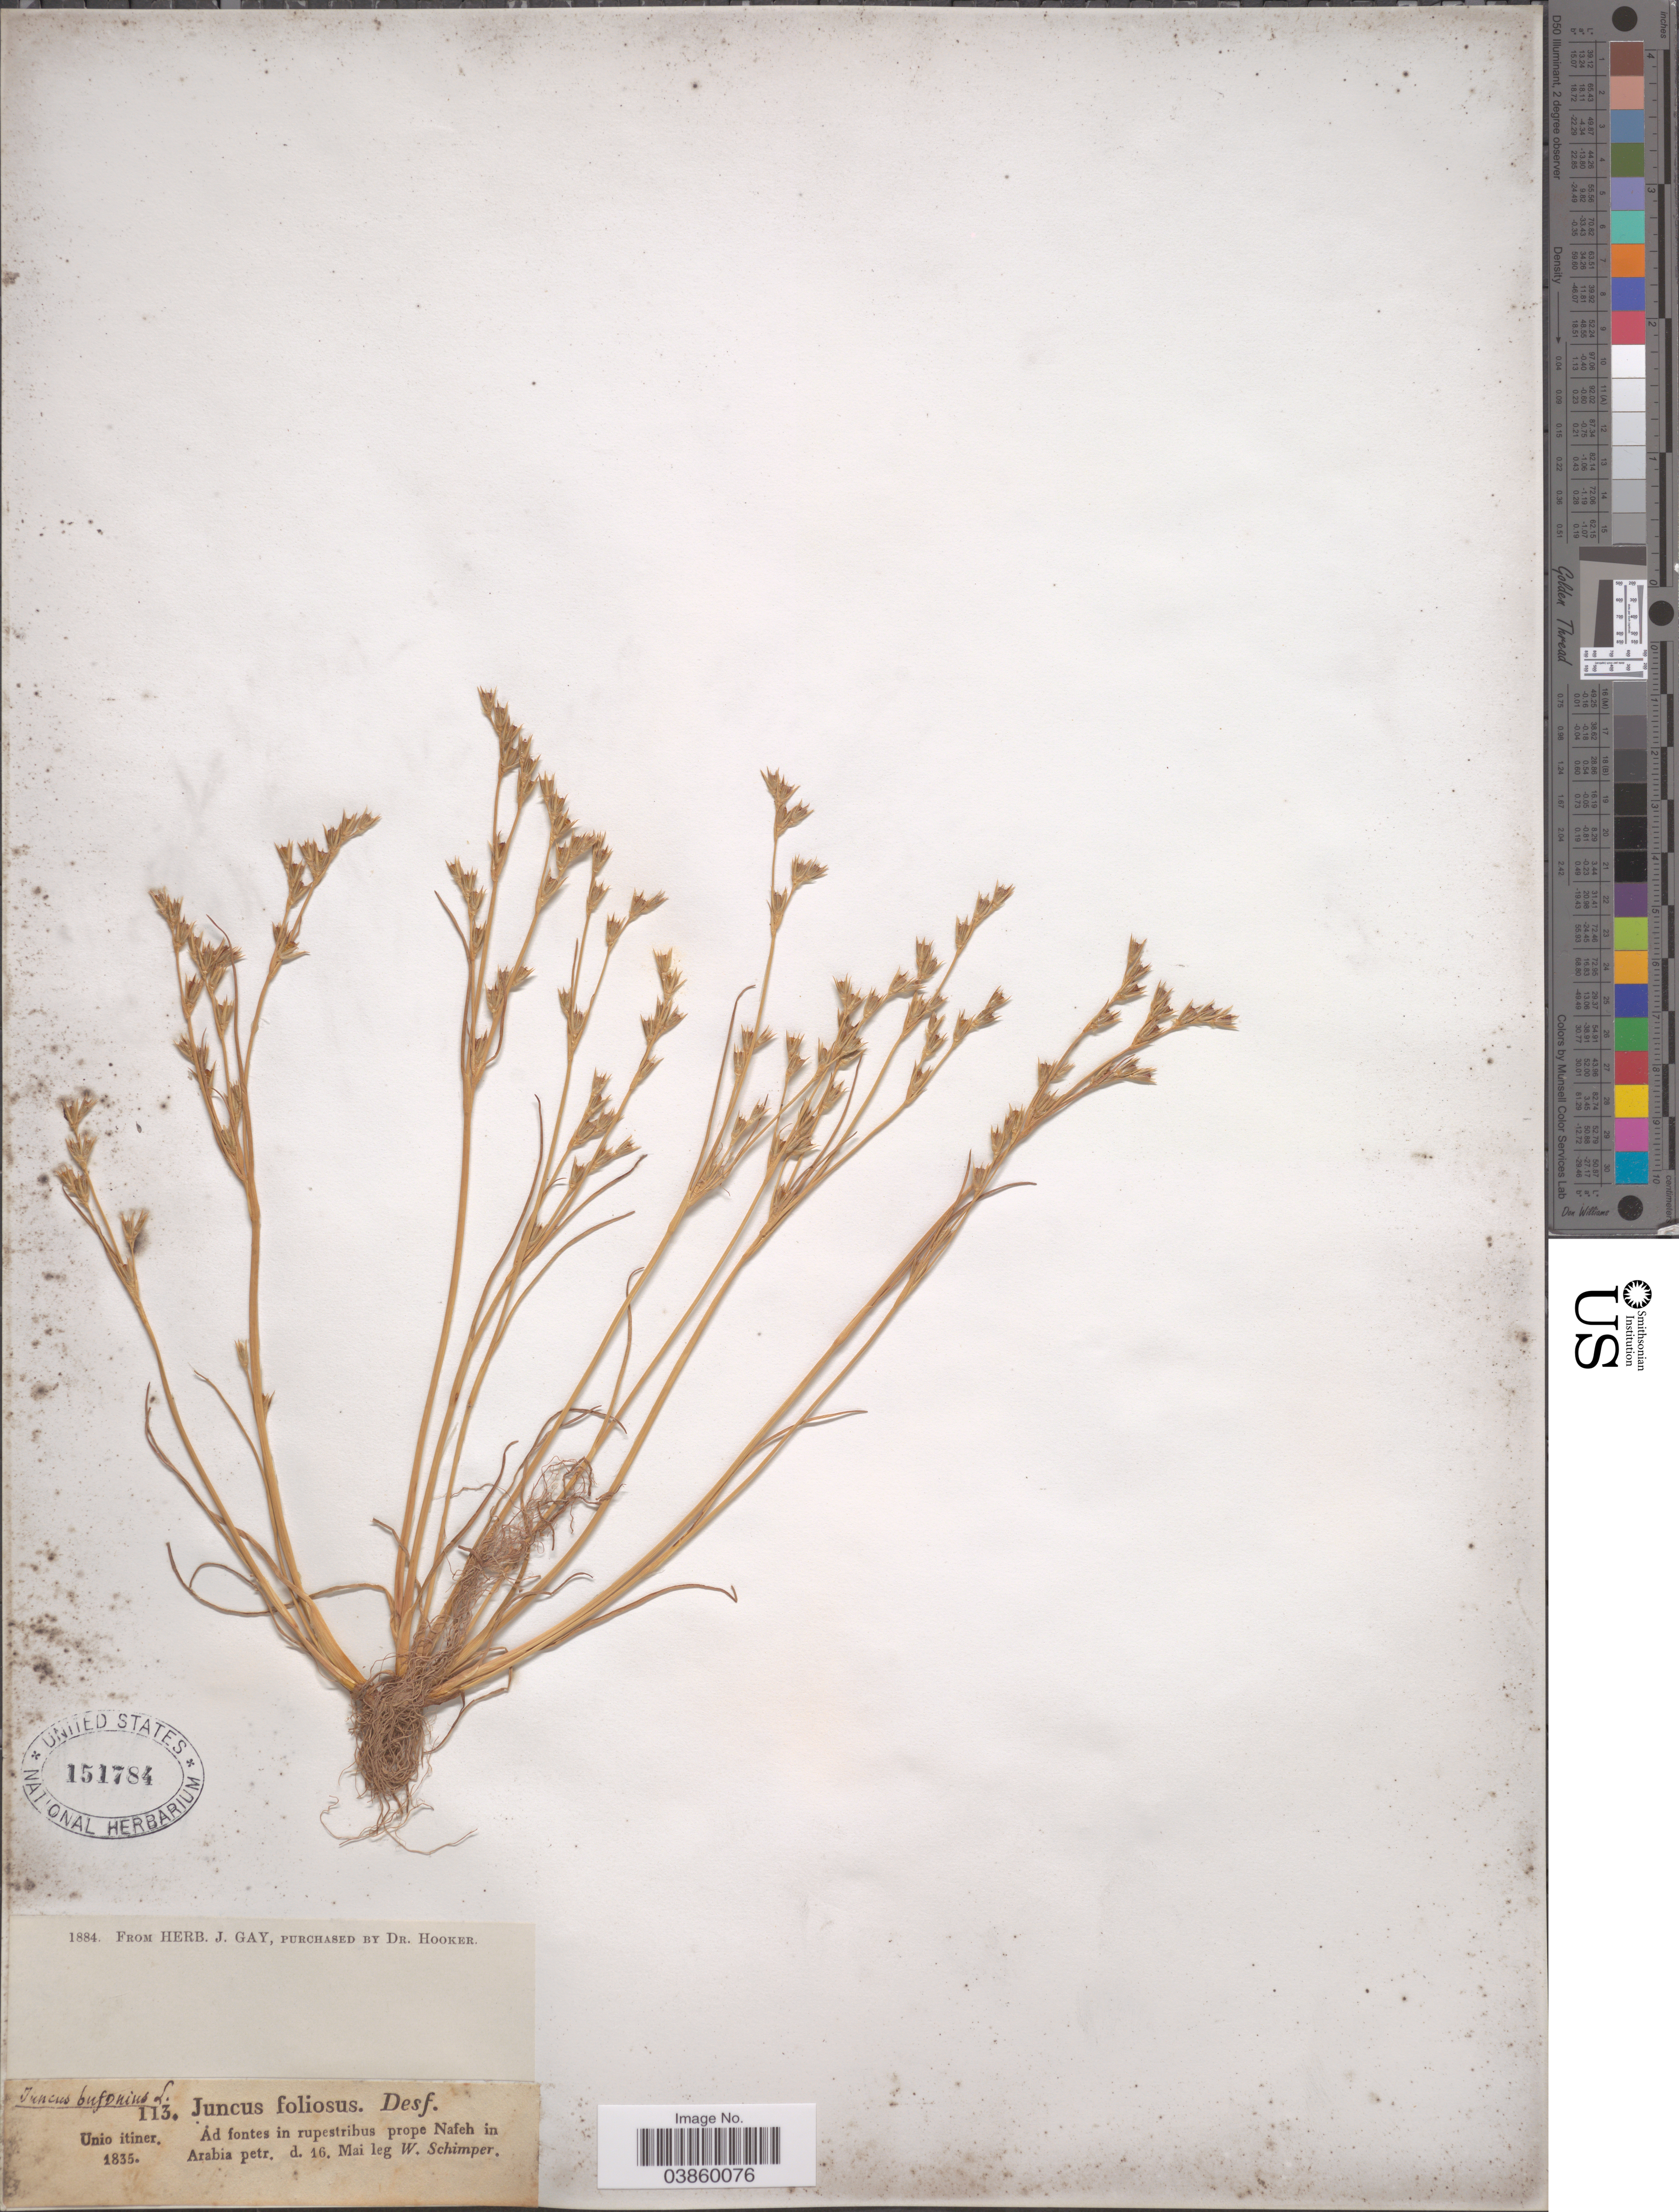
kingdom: Plantae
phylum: Tracheophyta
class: Liliopsida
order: Poales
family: Juncaceae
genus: Juncus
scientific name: Juncus bufonius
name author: L.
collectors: W. Schimper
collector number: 113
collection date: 1835-05-16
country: Egypt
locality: Ad fontes in rupestribus prope Nafeh in Arabia petr. [probably Sinai]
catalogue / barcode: US 151784